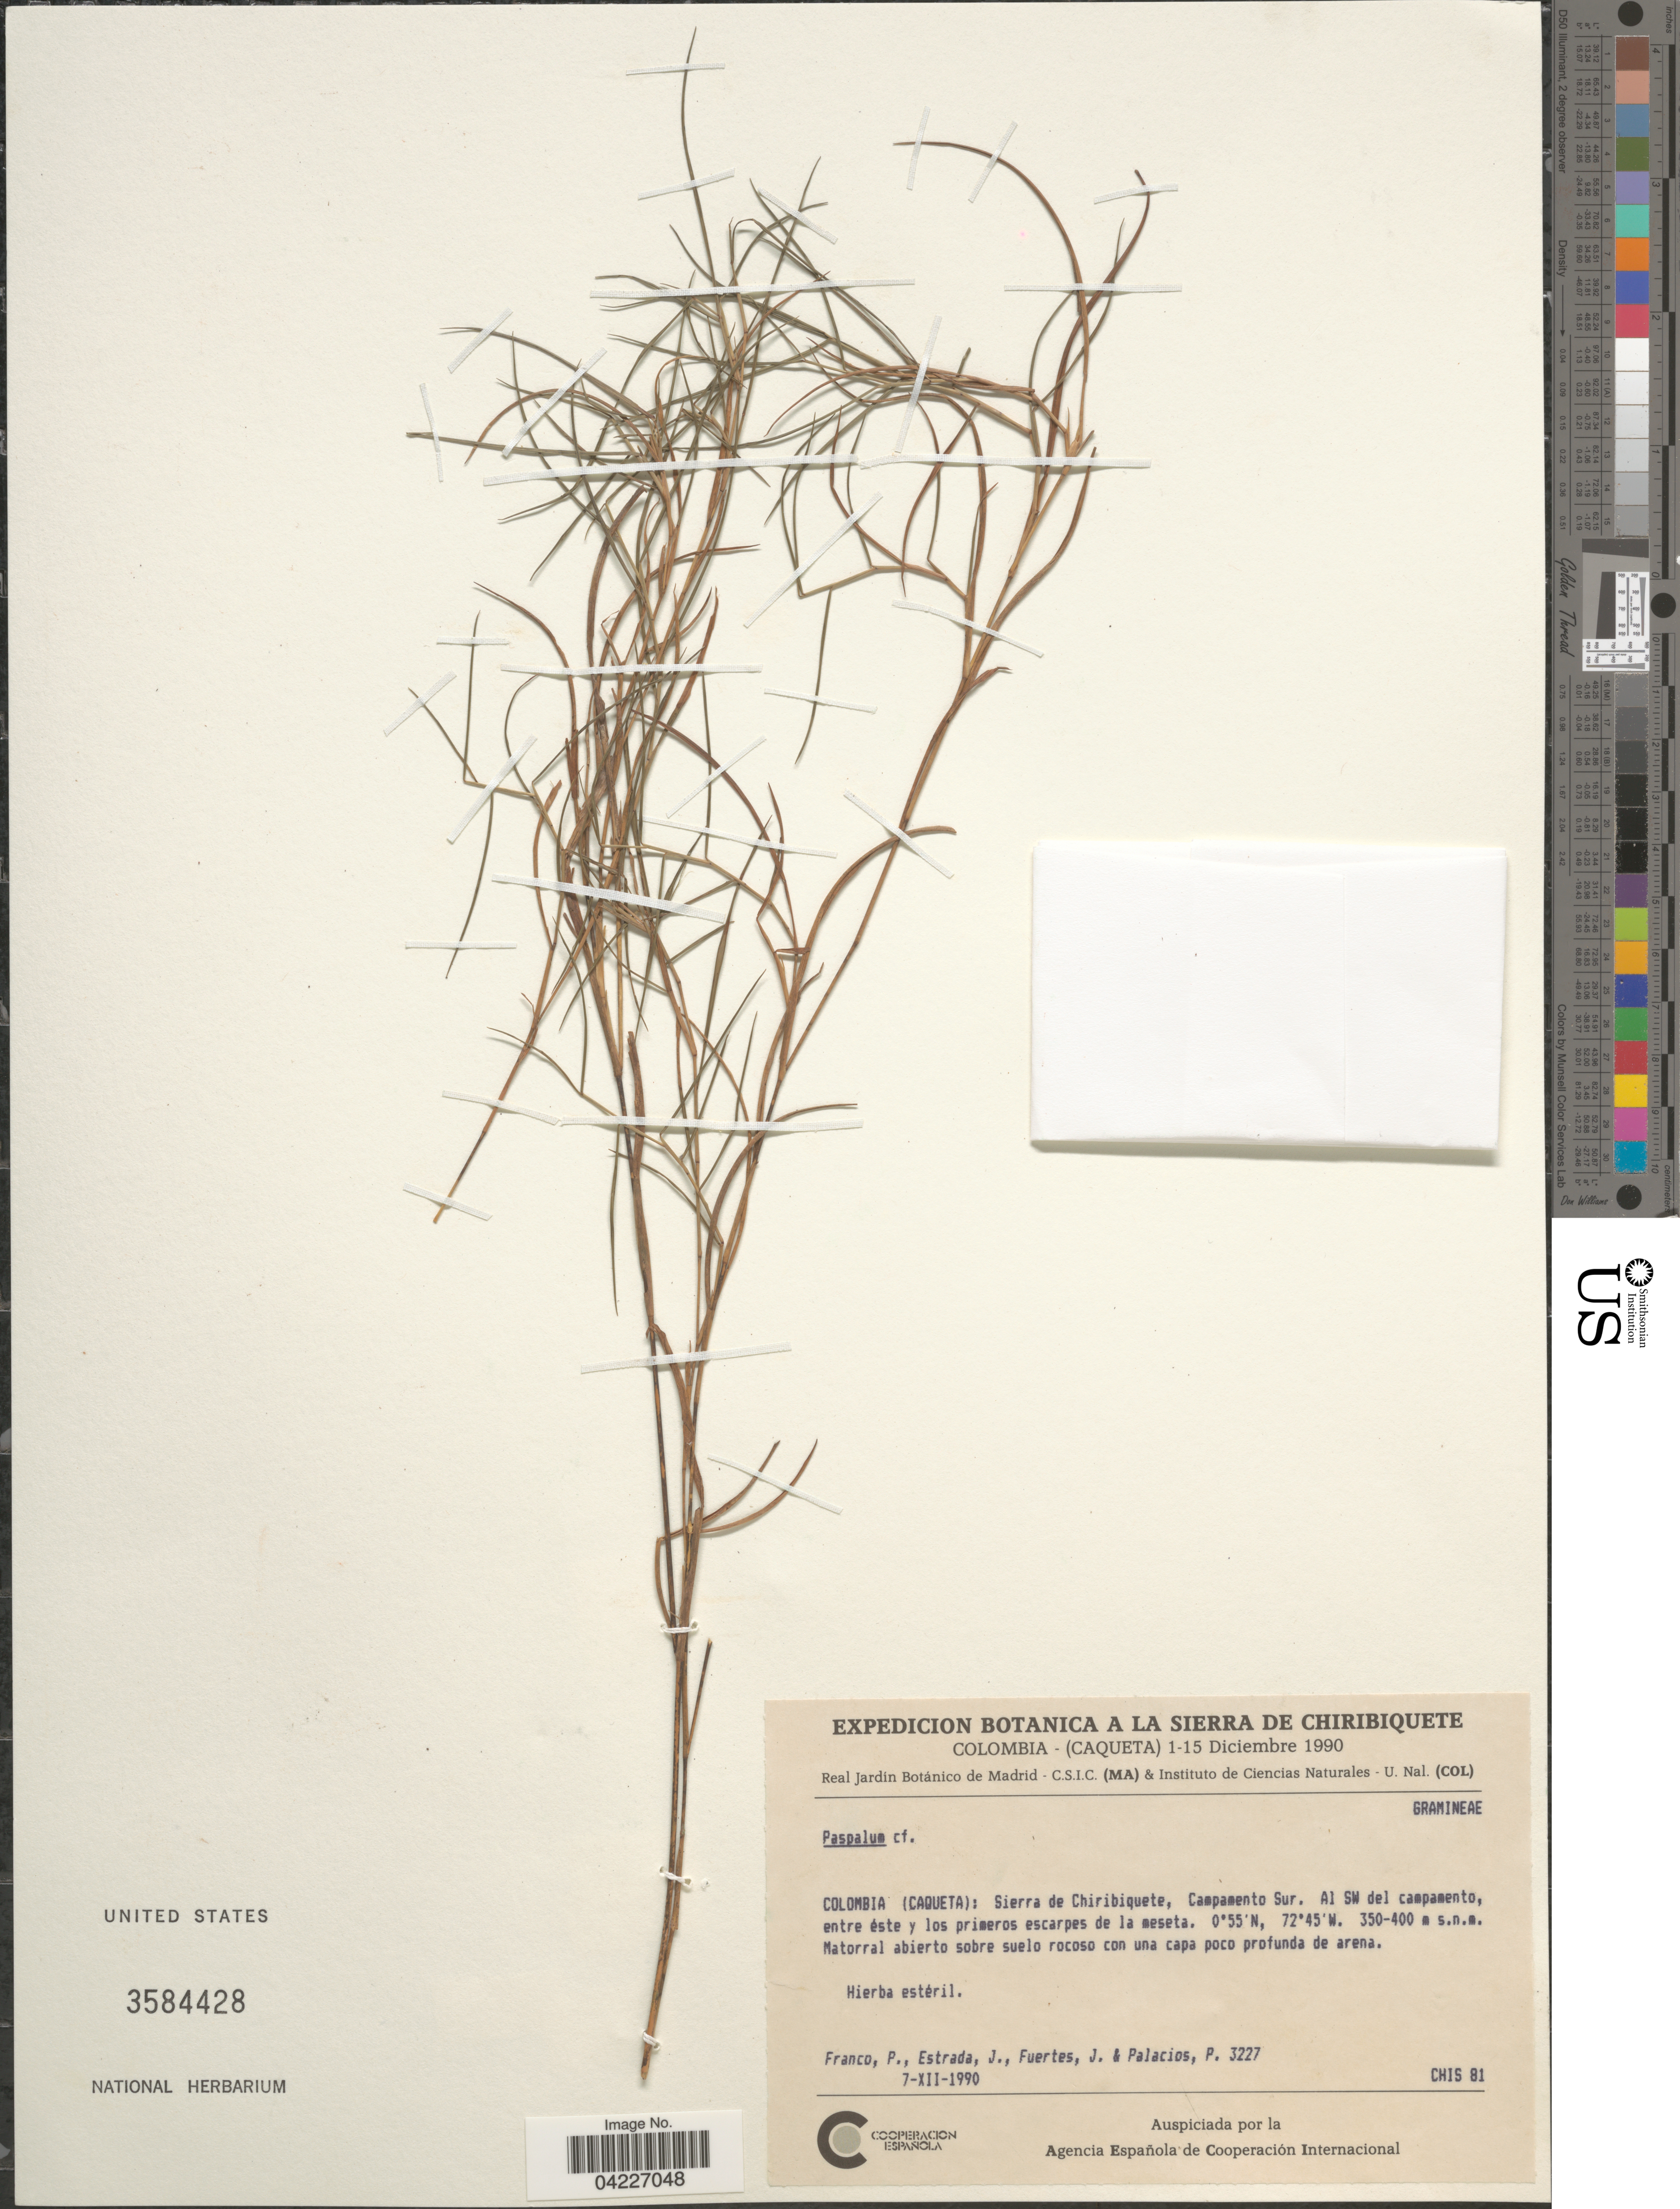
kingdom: Plantae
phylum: Tracheophyta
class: Liliopsida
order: Poales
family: Poaceae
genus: Paspalum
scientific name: Paspalum sp.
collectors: P. Franco, J. Estrada, J. Fuertes & P. Palacios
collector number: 3227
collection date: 1990-12-07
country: Colombia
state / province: Caquetá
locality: Expedicion Botanica a la Sierra de Chiribiquete. Sierra de Chiribiquete, Campamento Sur. Al SW del campamento, entre éste y los primeros escarpes de la meseta.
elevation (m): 350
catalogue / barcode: US 3584428